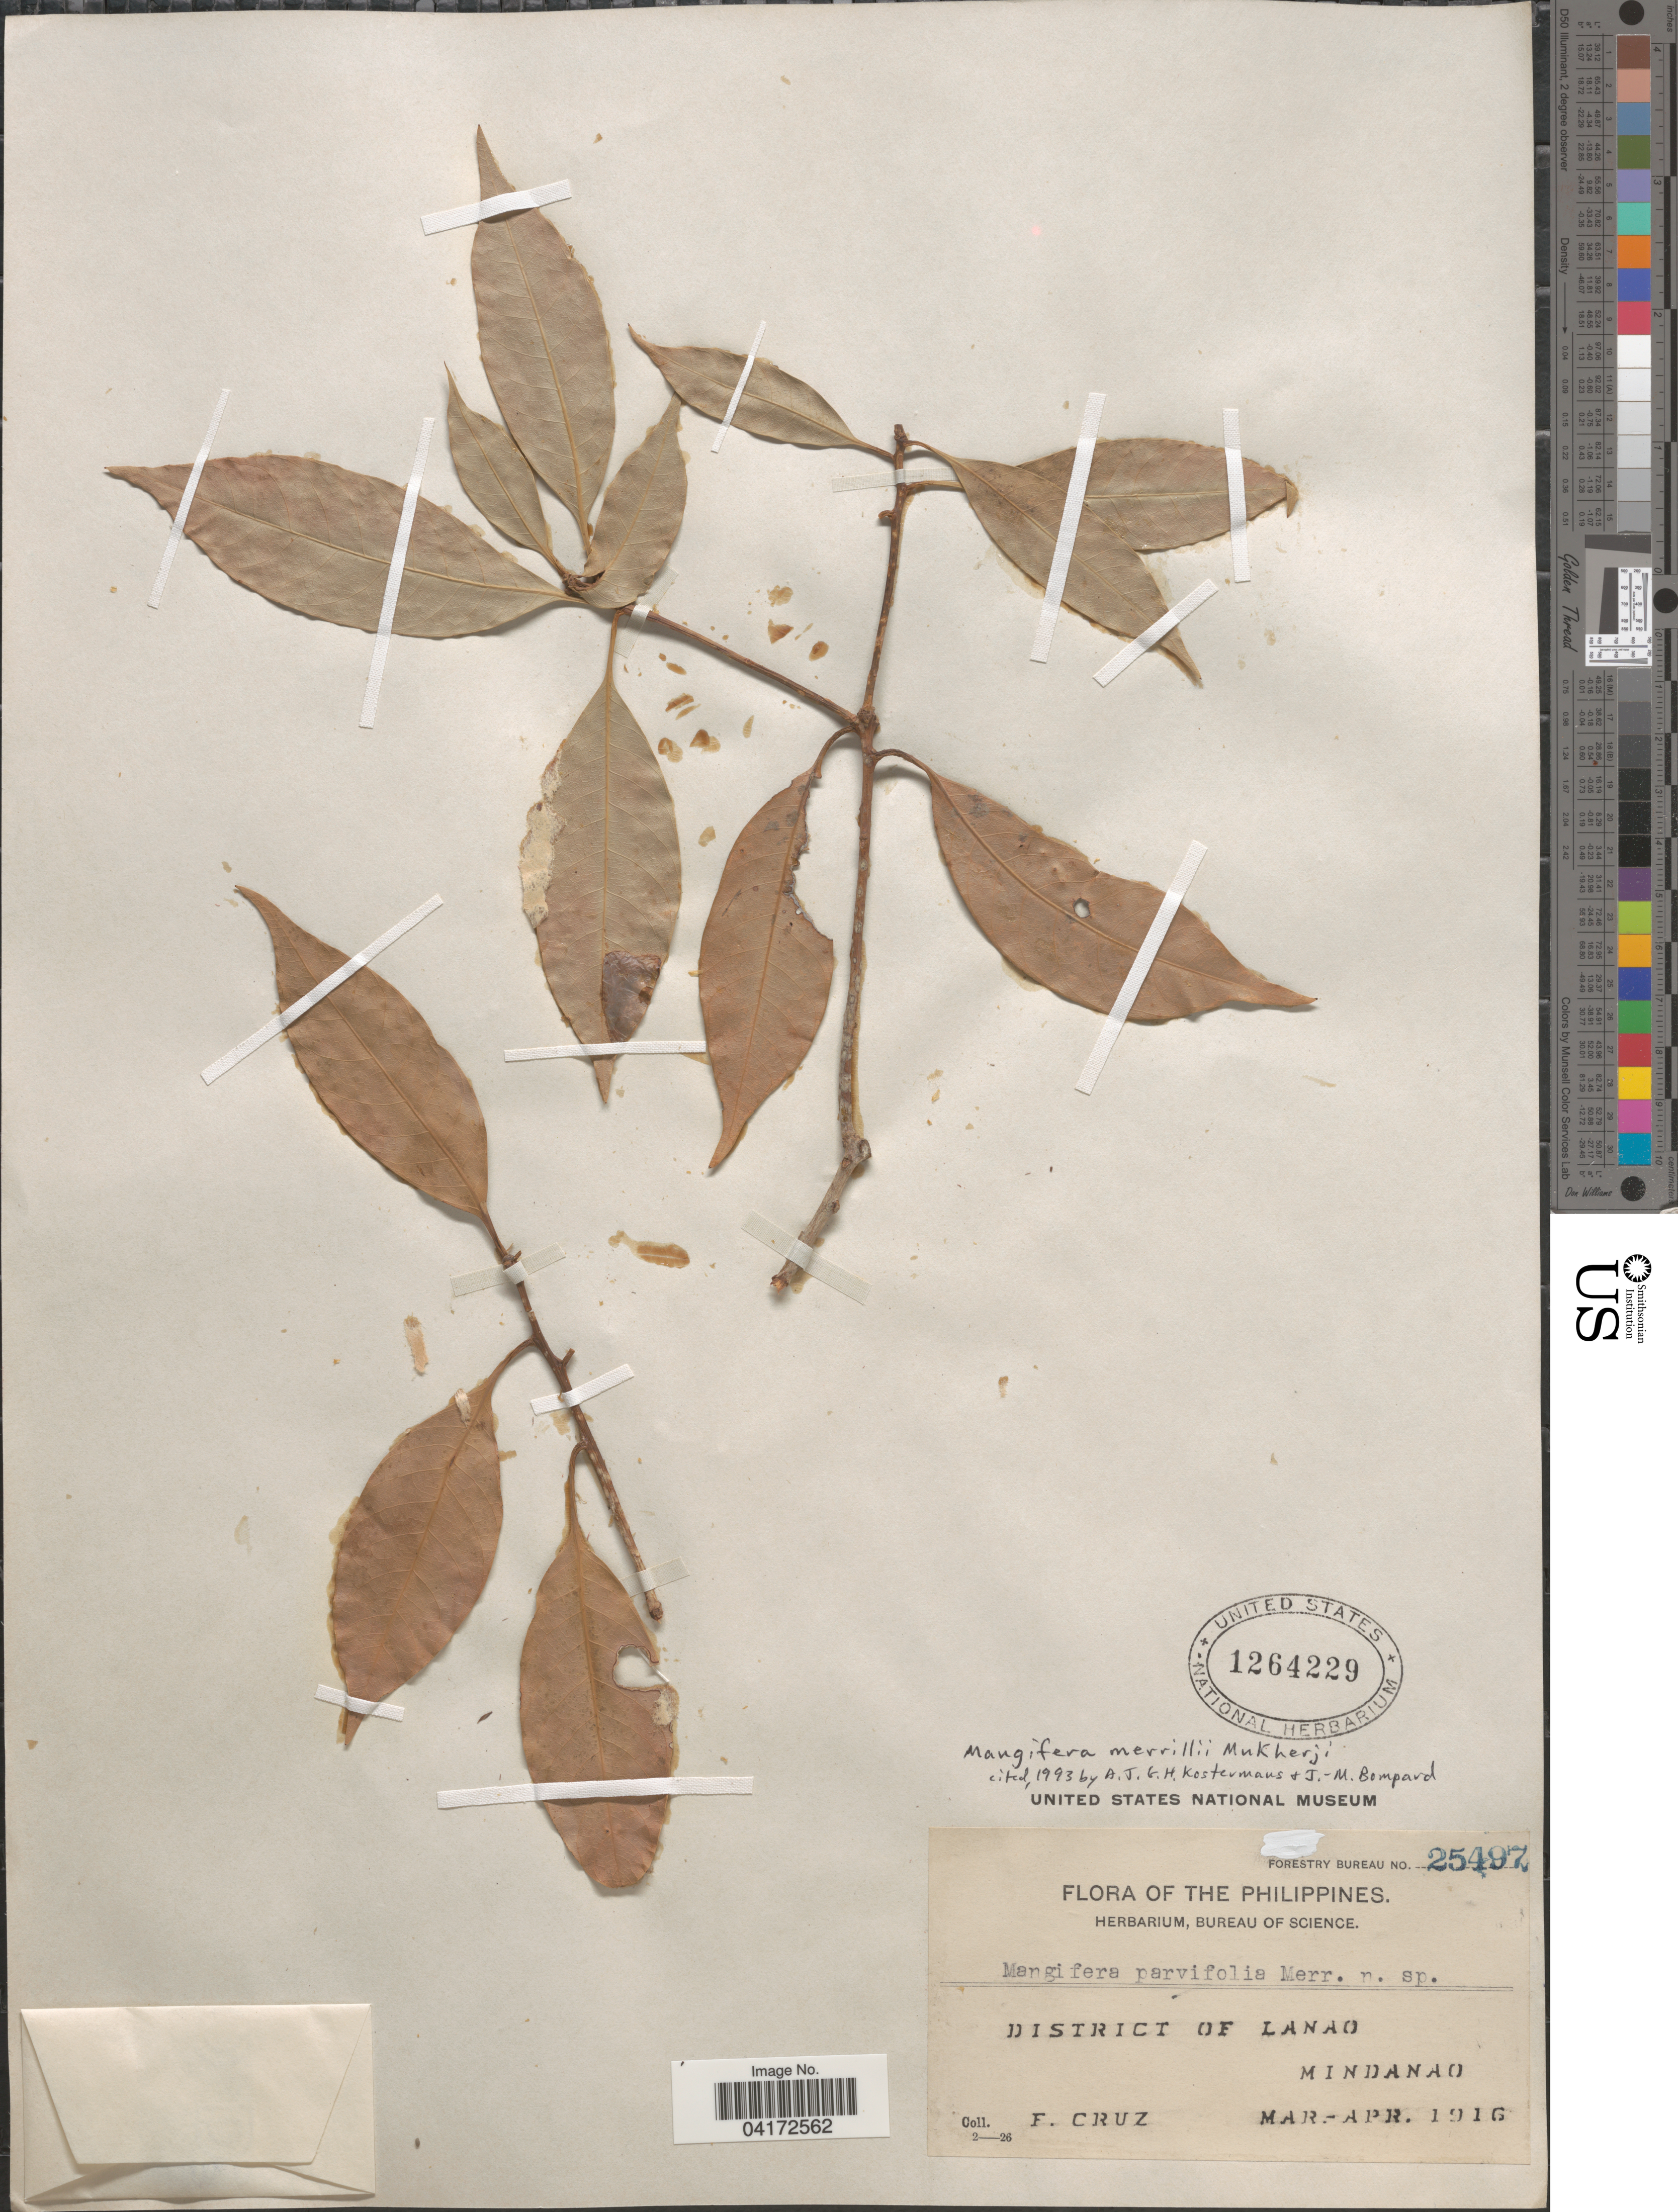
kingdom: Plantae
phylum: Tracheophyta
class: Magnoliopsida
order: Sapindales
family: Anacardiaceae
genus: Mangifera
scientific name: Mangifera parvifolia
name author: Merr.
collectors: F. Cruz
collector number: Forestry Bureau 25497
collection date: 1916-03/1916-04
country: Philippines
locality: District of Lanao. Mindanao.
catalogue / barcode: US 1264229